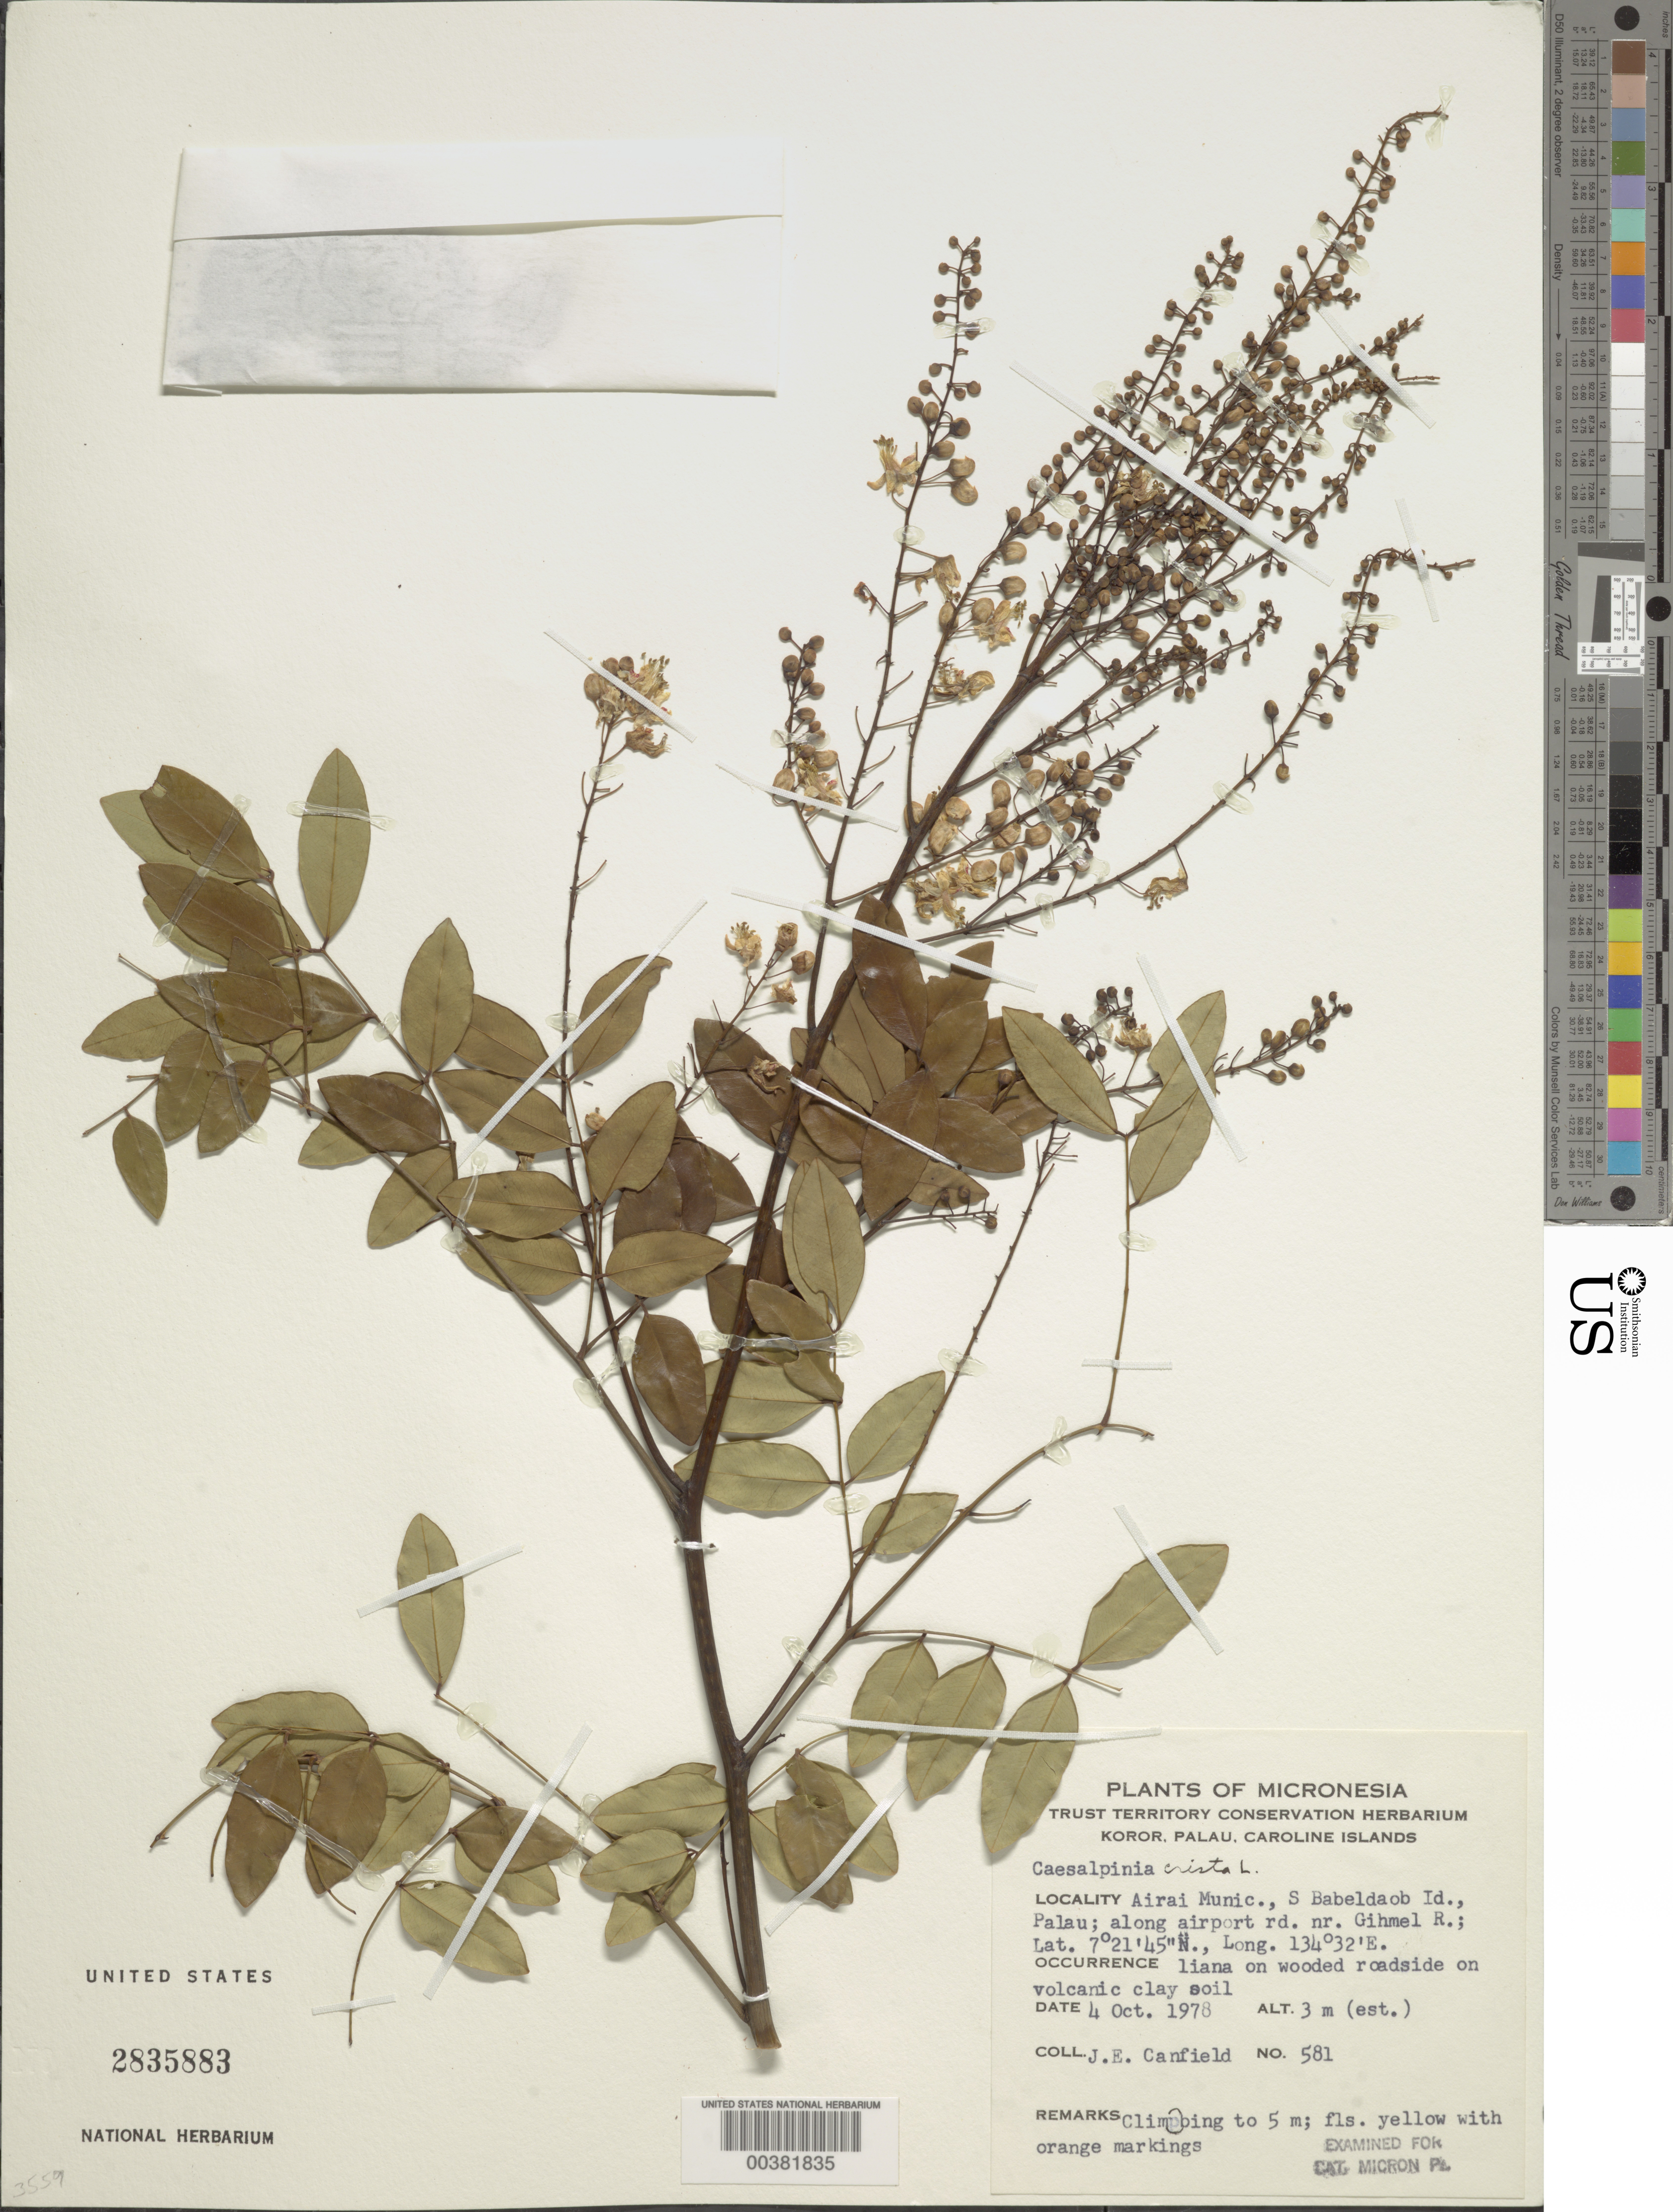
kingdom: Plantae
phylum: Tracheophyta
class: Magnoliopsida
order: Fabales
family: Fabaceae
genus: Ticanto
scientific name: Ticanto crista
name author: (L.) R. Clark & Gagnon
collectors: J. E. Canfield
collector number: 581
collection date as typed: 04 Oct 1978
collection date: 1978-10-04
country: Palau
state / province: Airai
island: Babeldaob [Babelthuap]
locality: Airai mun., s babeldaob id., palau; along airport road near gihmel r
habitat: Liana on wooded roadside on volcanic clay soil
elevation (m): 3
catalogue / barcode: US 2835883